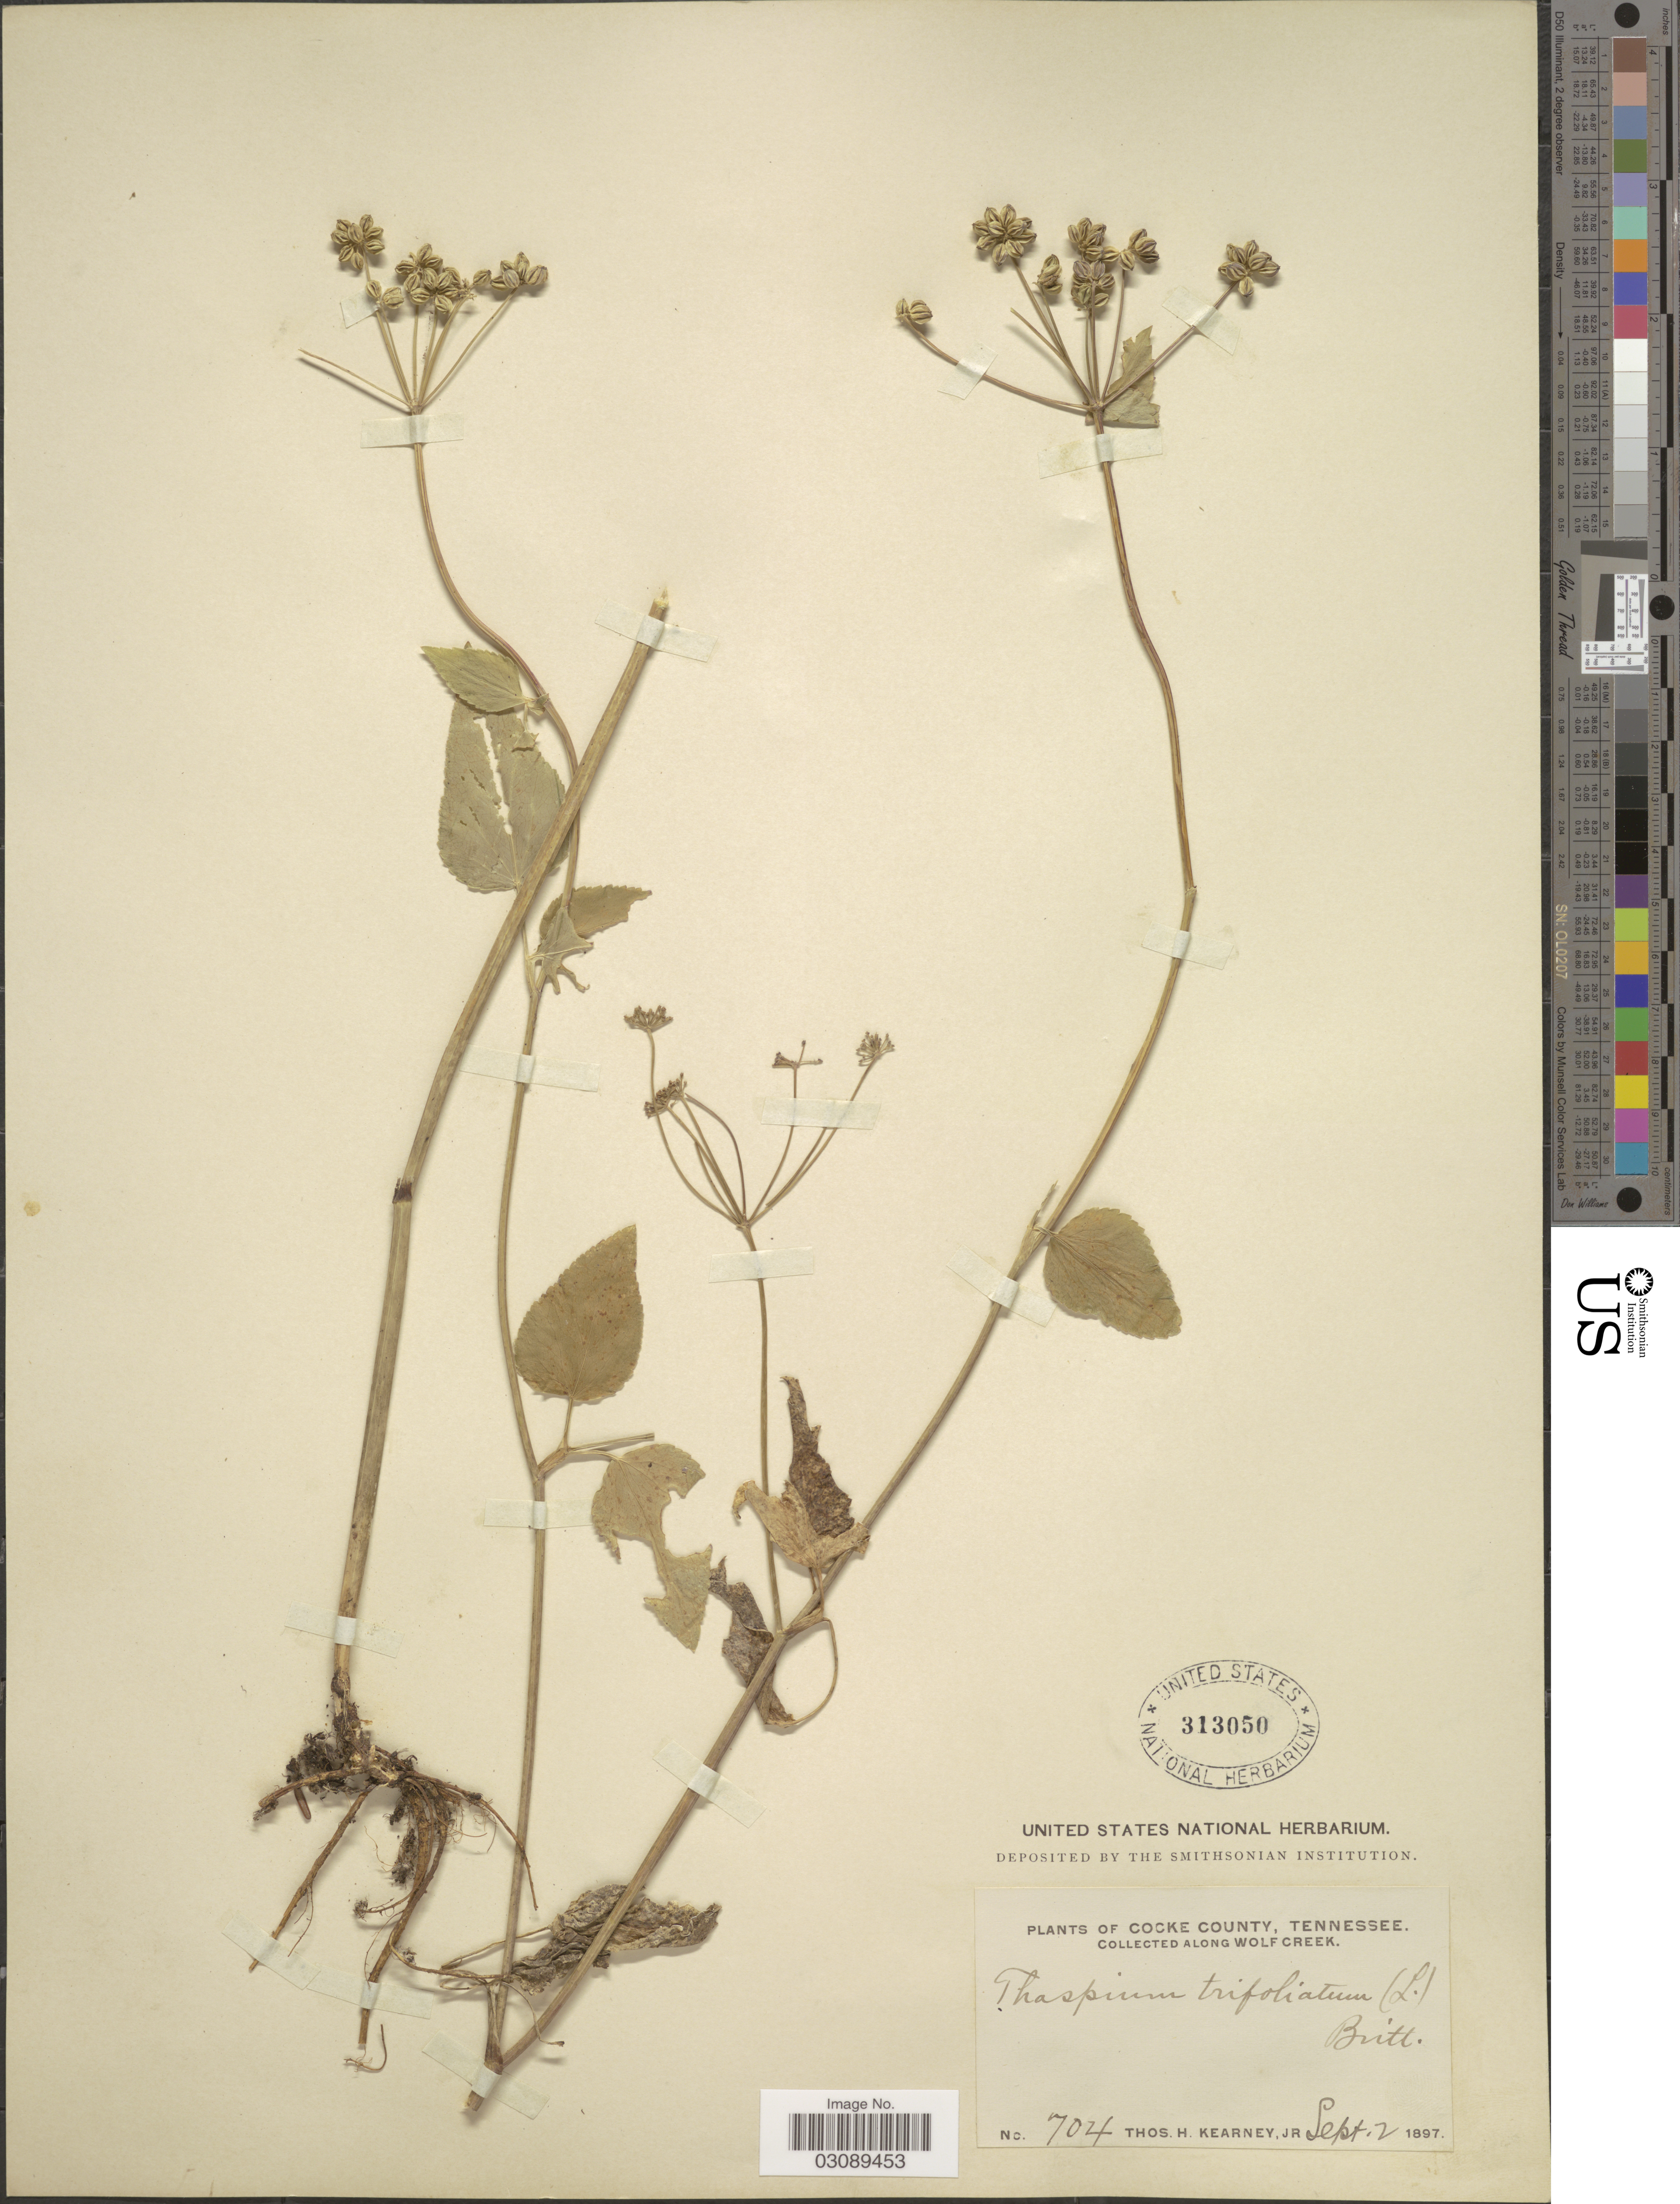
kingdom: Plantae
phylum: Tracheophyta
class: Magnoliopsida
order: Apiales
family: Apiaceae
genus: Thaspium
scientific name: Thaspium aureum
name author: (L.) Nutt.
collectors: T. H. Kearney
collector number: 704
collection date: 1897-09-02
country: United States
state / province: Tennessee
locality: Cocke County. Along Wolf Creek.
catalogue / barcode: US 313050